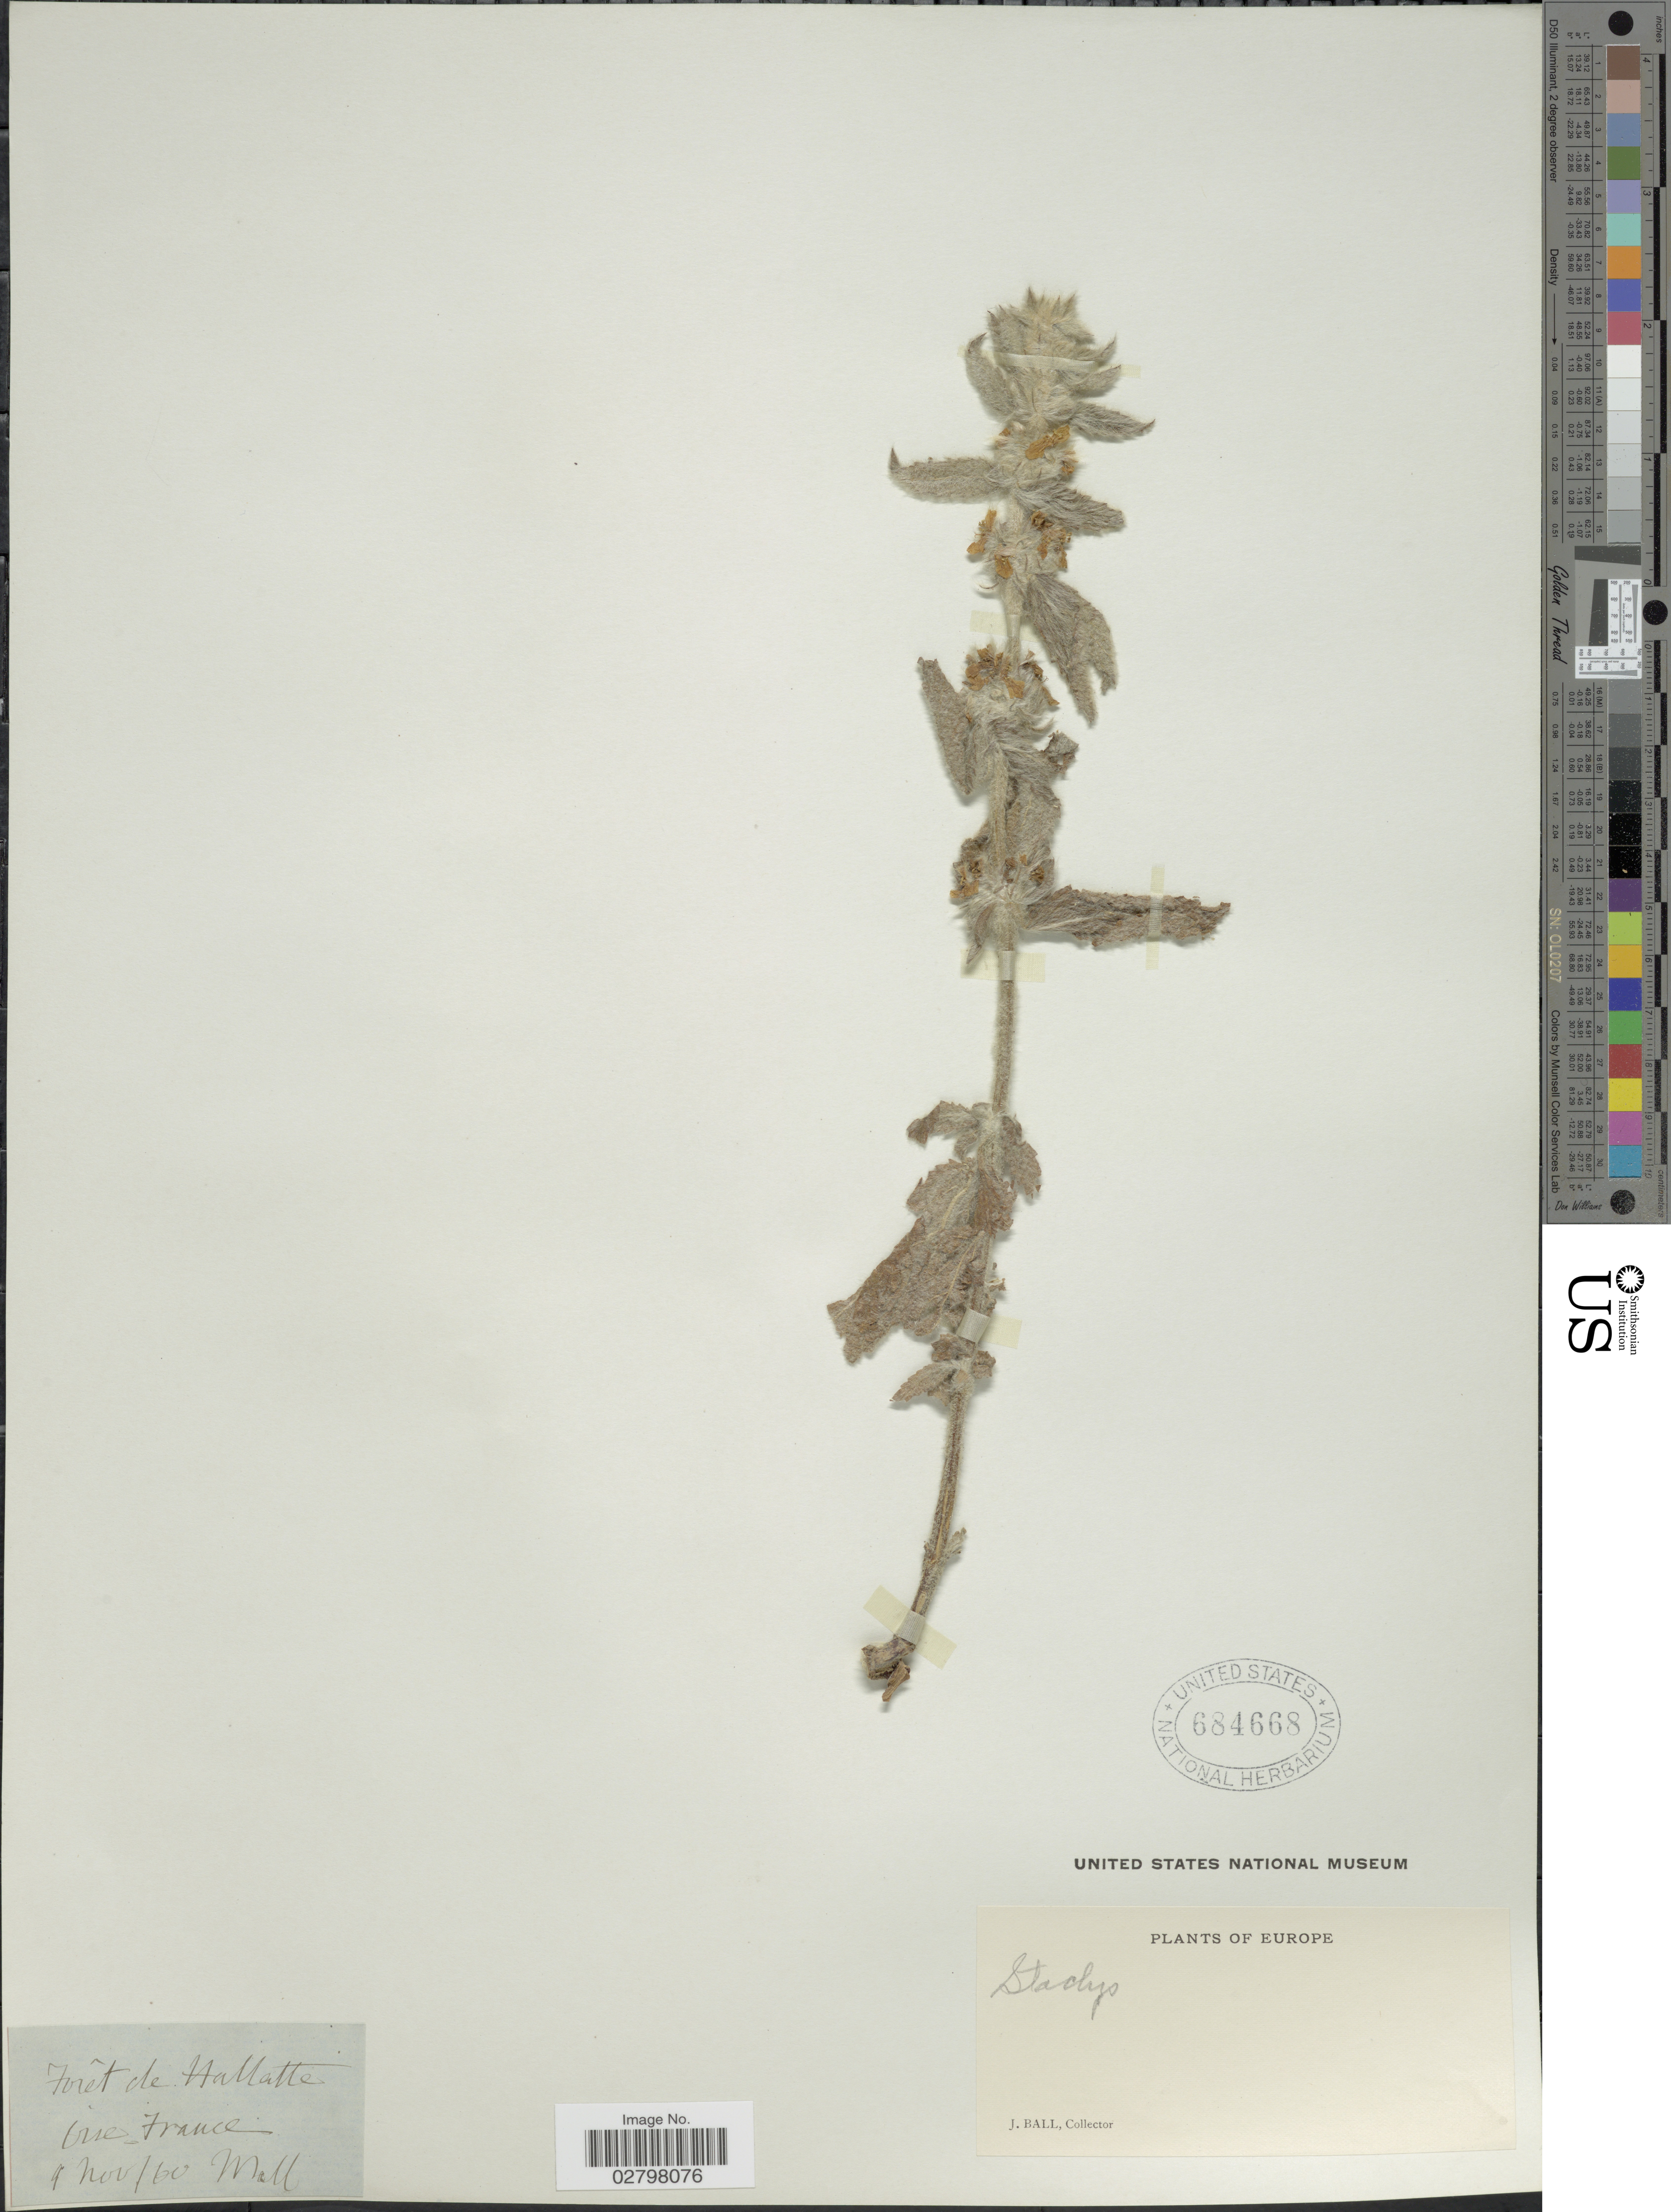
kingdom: Plantae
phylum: Tracheophyta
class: Magnoliopsida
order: Lamiales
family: Lamiaceae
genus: Stachys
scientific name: Stachys sp.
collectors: J. Ball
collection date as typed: Transcribed d/m/y: 9/11/60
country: France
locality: Forêt de Hallate [Halatte], Oise, France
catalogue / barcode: US 684668